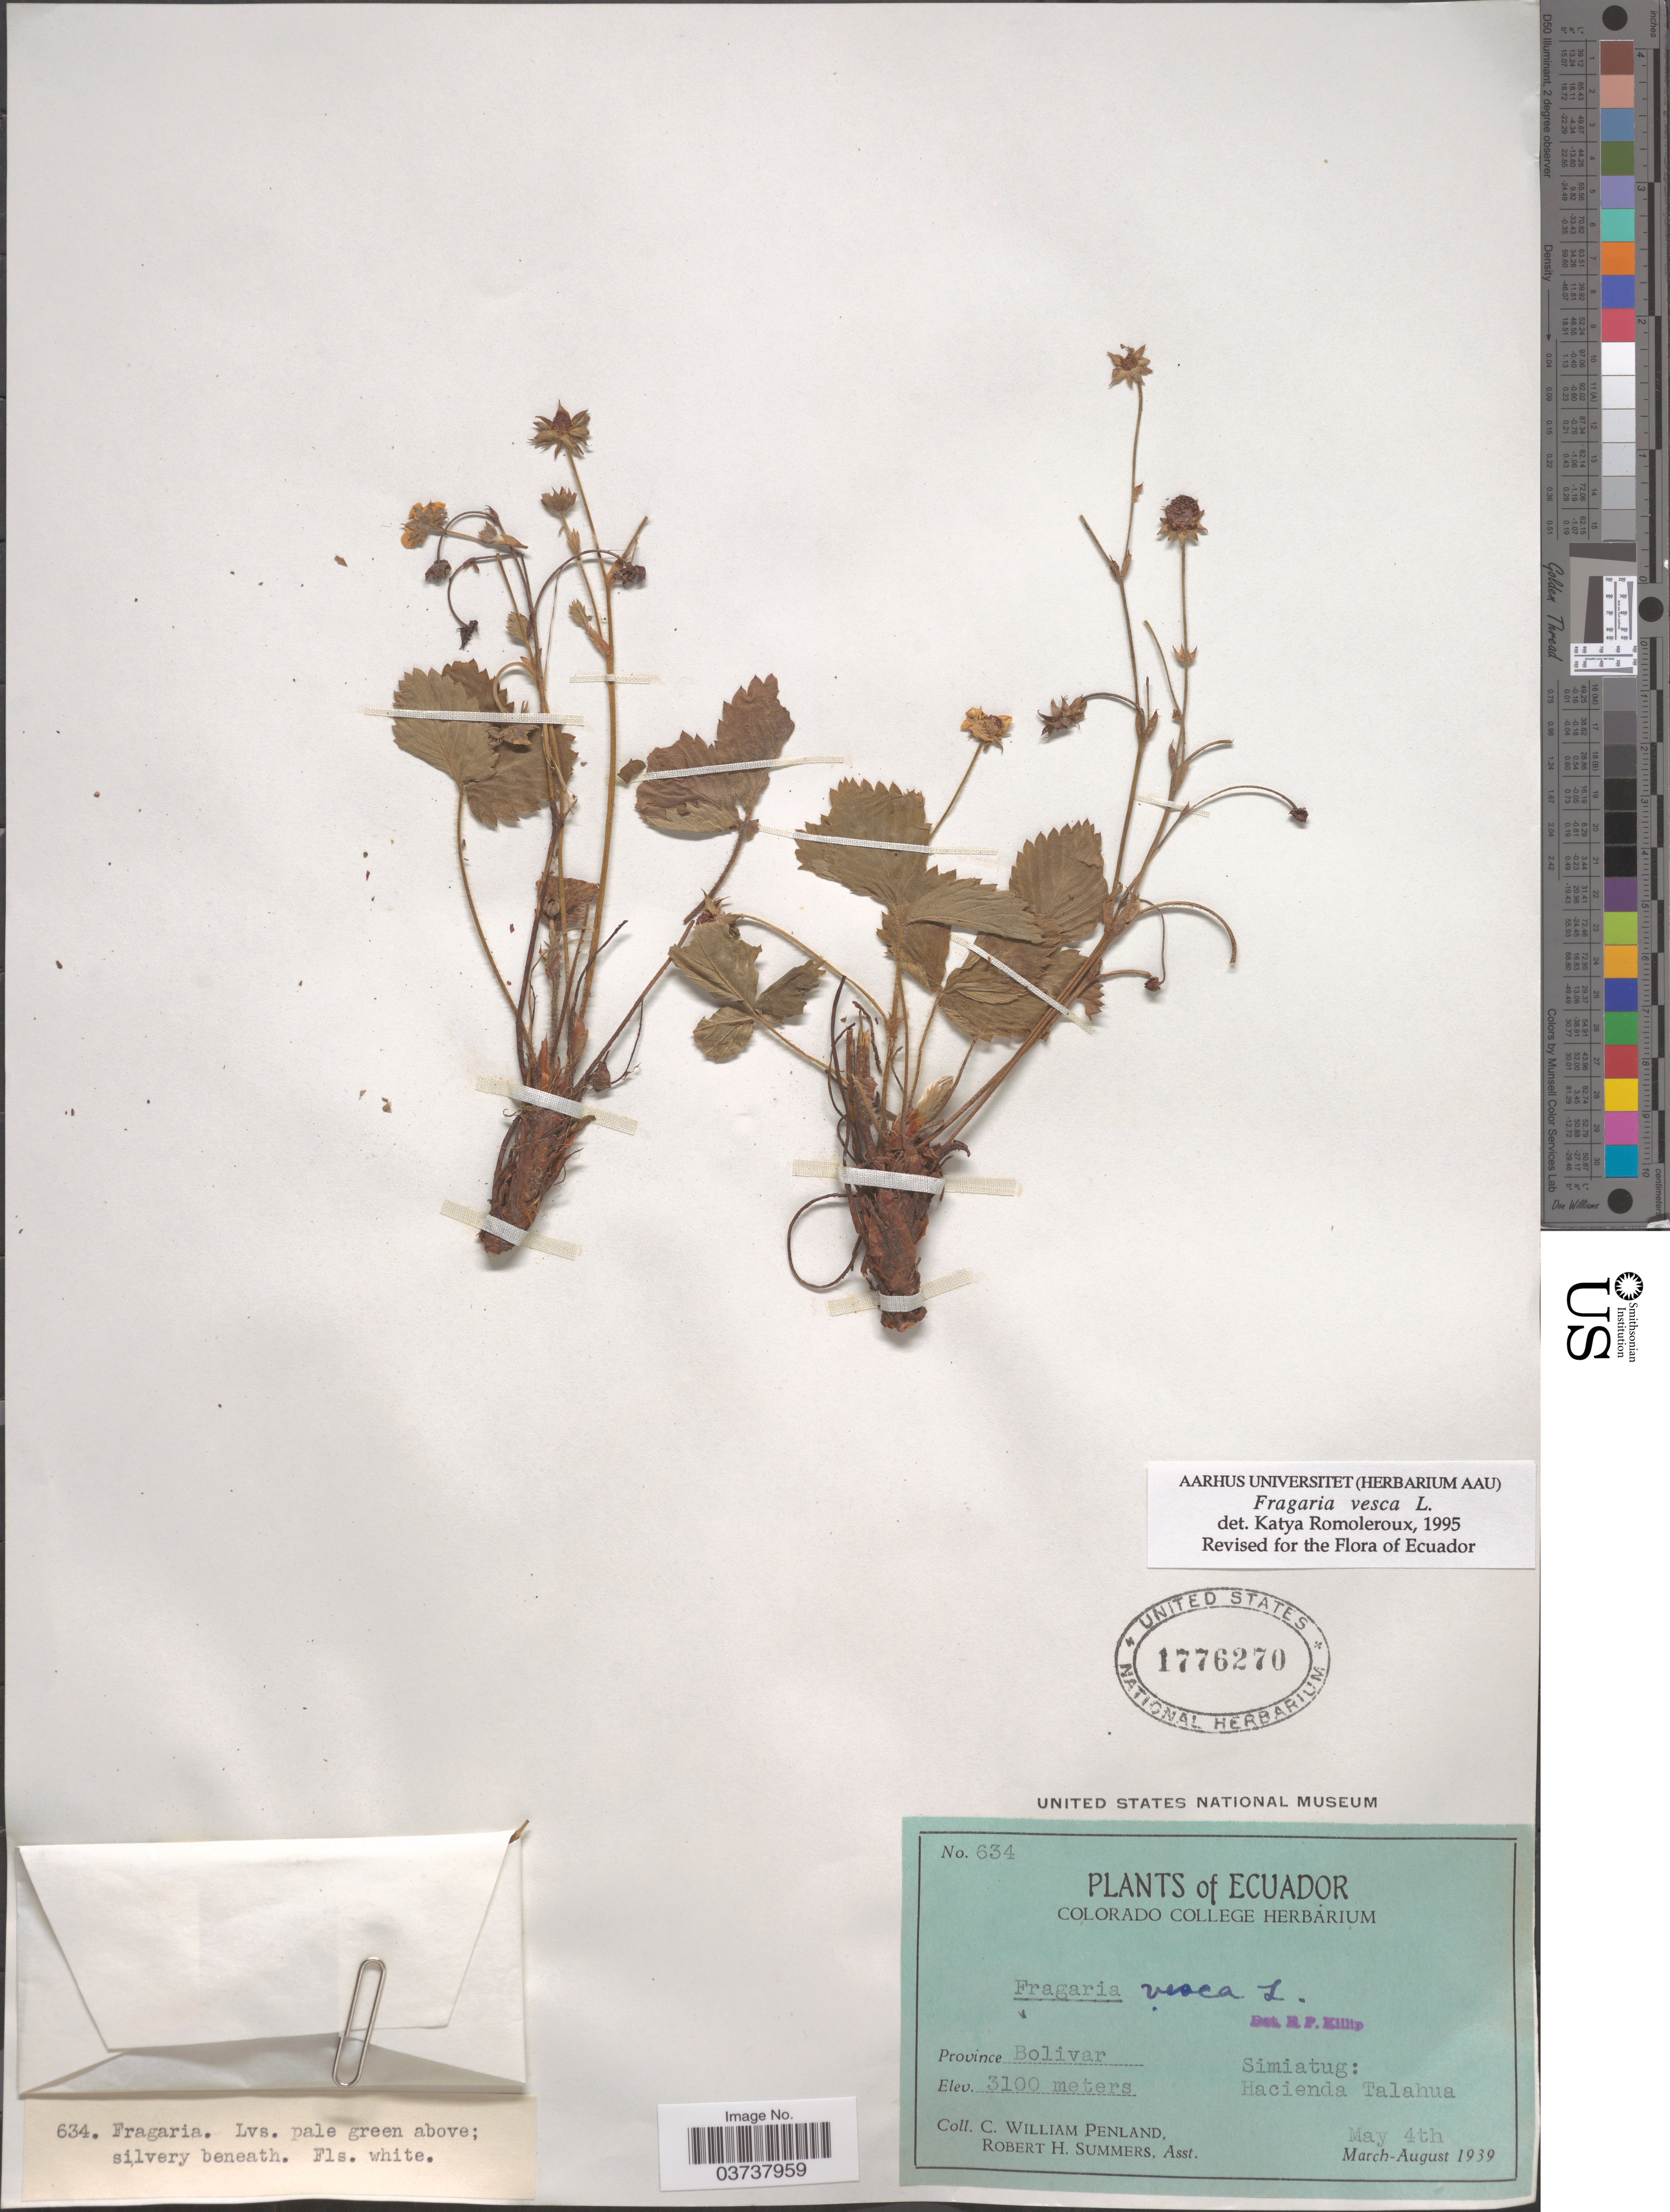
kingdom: Plantae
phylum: Tracheophyta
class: Magnoliopsida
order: Rosales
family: Rosaceae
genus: Fragaria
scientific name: Fragaria vesca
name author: L.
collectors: C. W. Penland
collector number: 634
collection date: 1939-05-04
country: Ecuador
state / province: Bolívar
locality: Simiatug: Hacienda Talahua.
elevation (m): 3100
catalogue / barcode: US 1776270